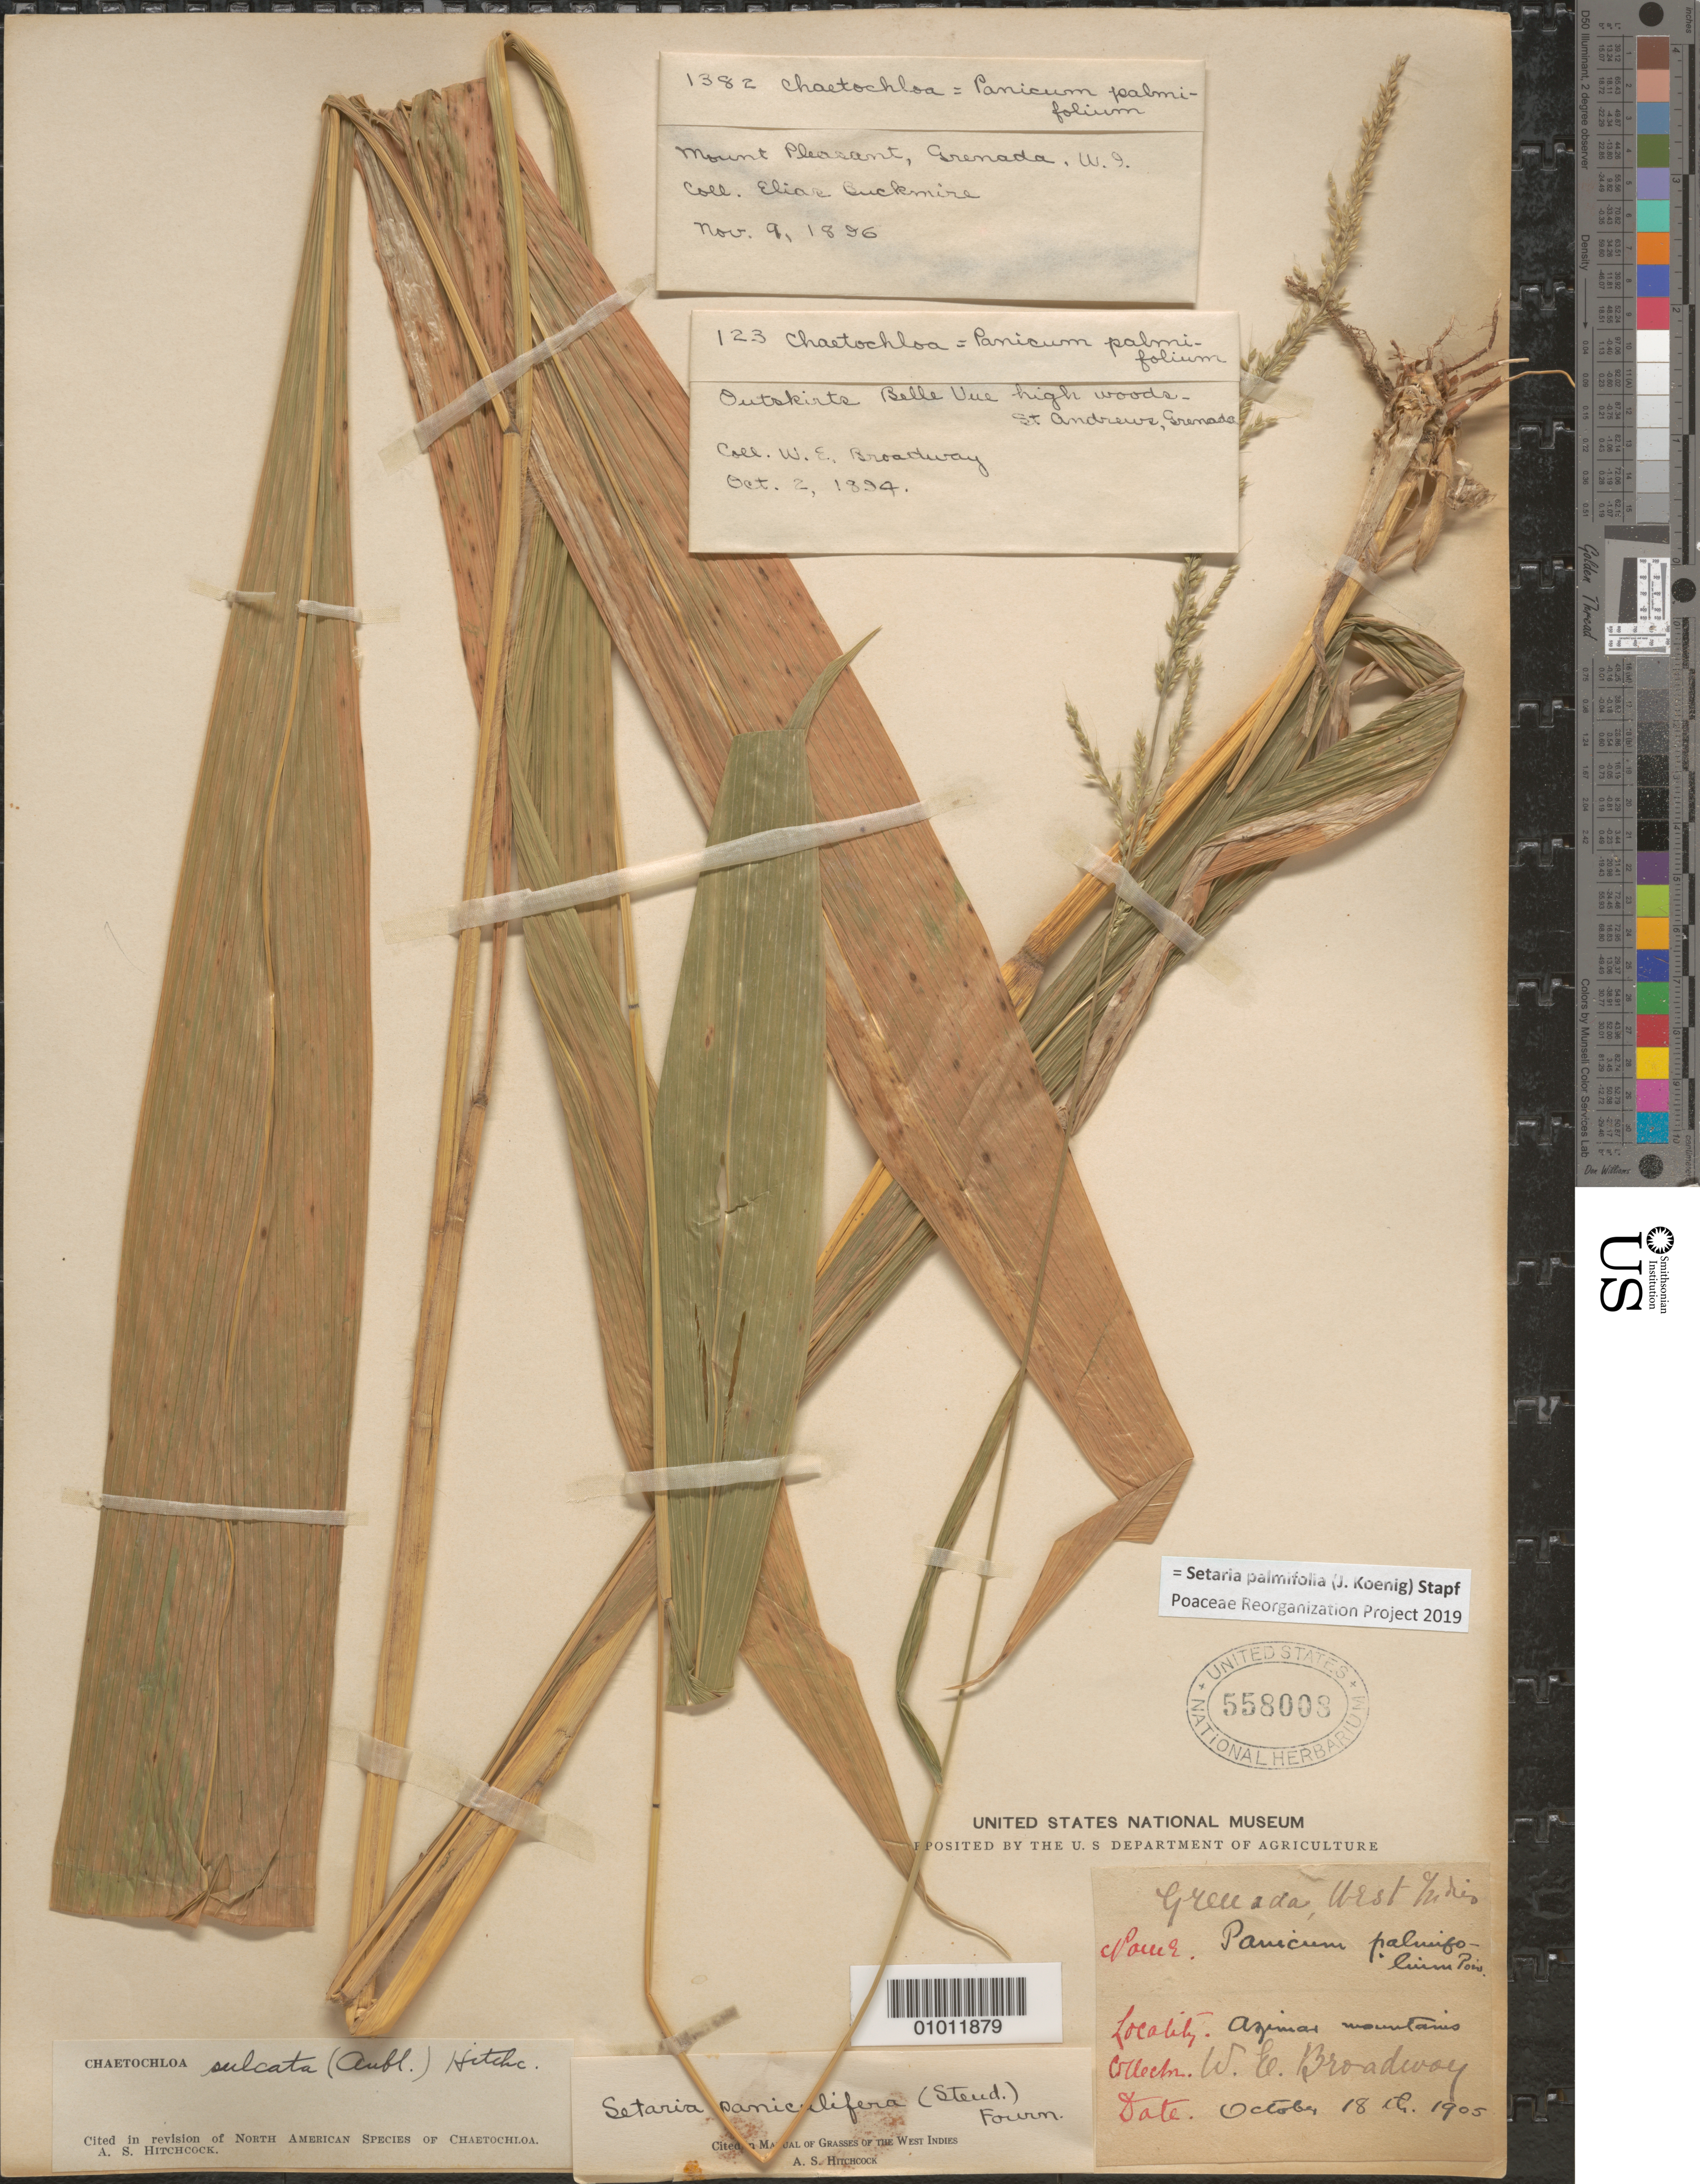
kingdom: Plantae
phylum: Tracheophyta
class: Liliopsida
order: Poales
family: Poaceae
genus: Setaria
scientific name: Setaria palmifolia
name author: (J. Koenig) Stapf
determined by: Poaceae Reorganization Project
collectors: W. E. Broadway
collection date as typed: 18 Oct 1805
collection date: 1805-10-18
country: Grenada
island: Grenada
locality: Azinias Mountains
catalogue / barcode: US 558008